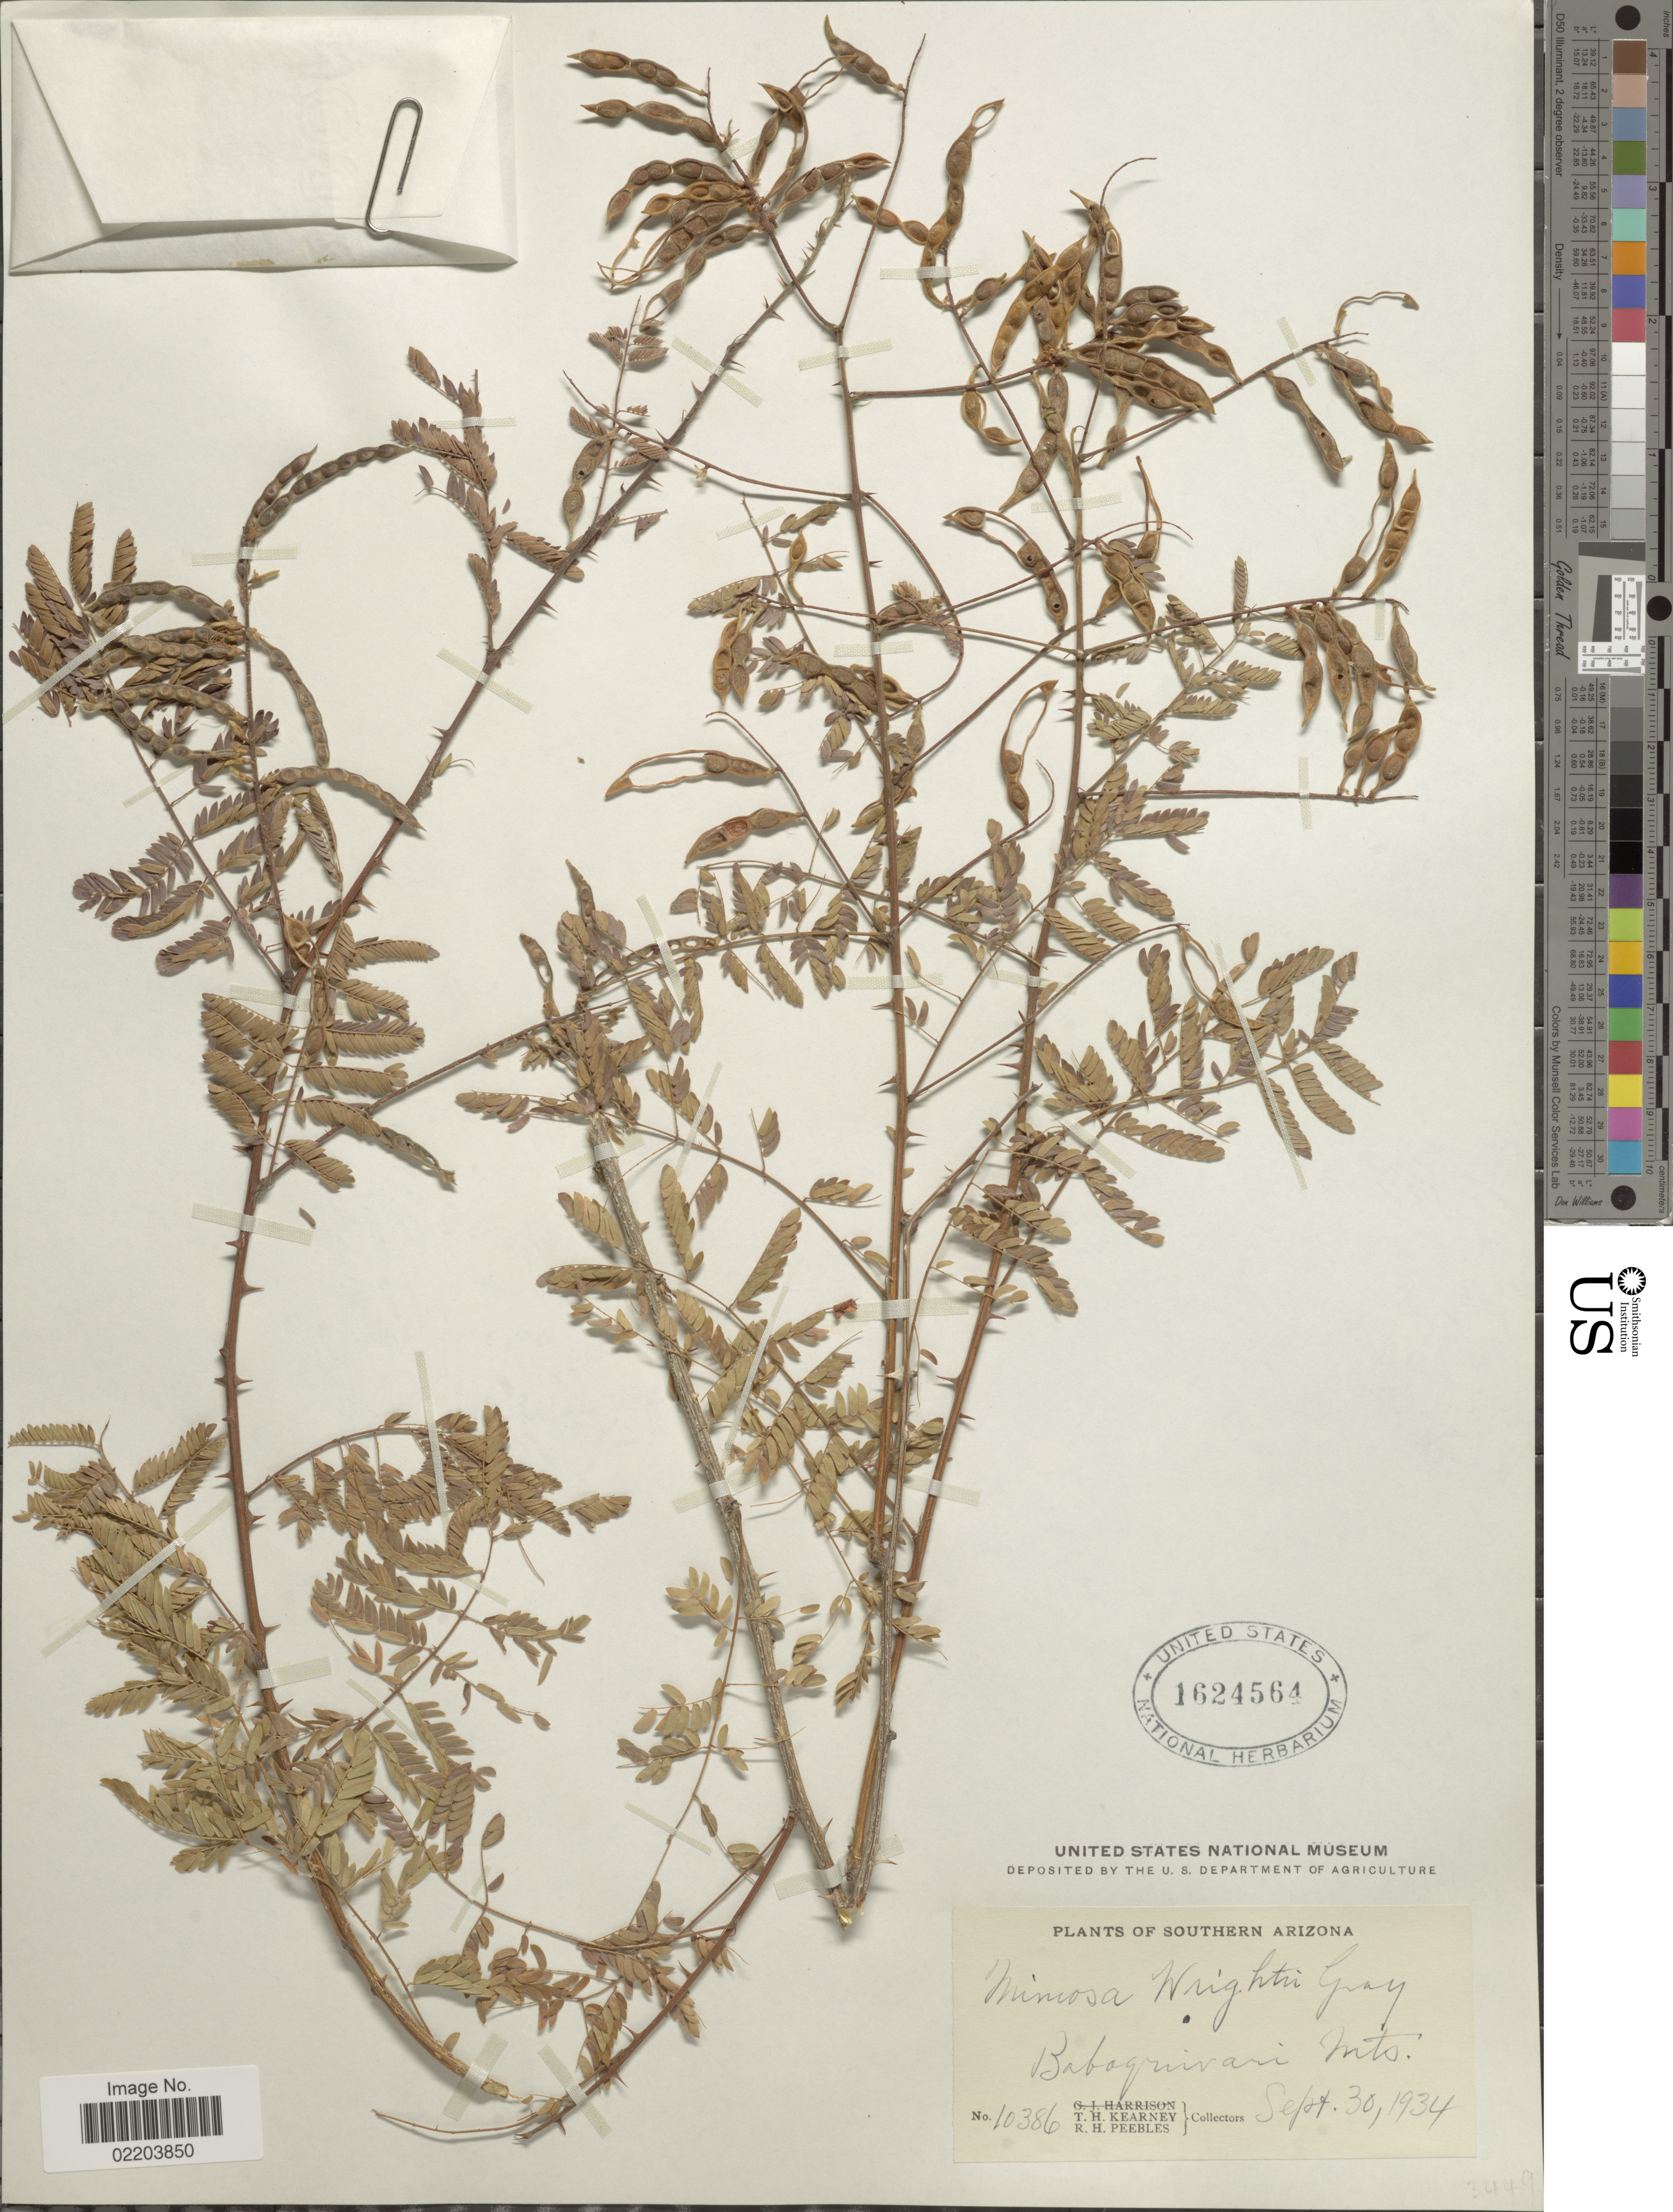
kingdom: Plantae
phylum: Tracheophyta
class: Magnoliopsida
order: Fabales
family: Fabaceae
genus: Mimosa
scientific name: Mimosa wrightii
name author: A. Gray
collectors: T. H. Kearney & R. H. Peebles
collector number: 10386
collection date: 1934-09-30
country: United States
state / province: Arizona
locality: Southern Arizona, Baboquivari Mts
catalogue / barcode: US 1624564